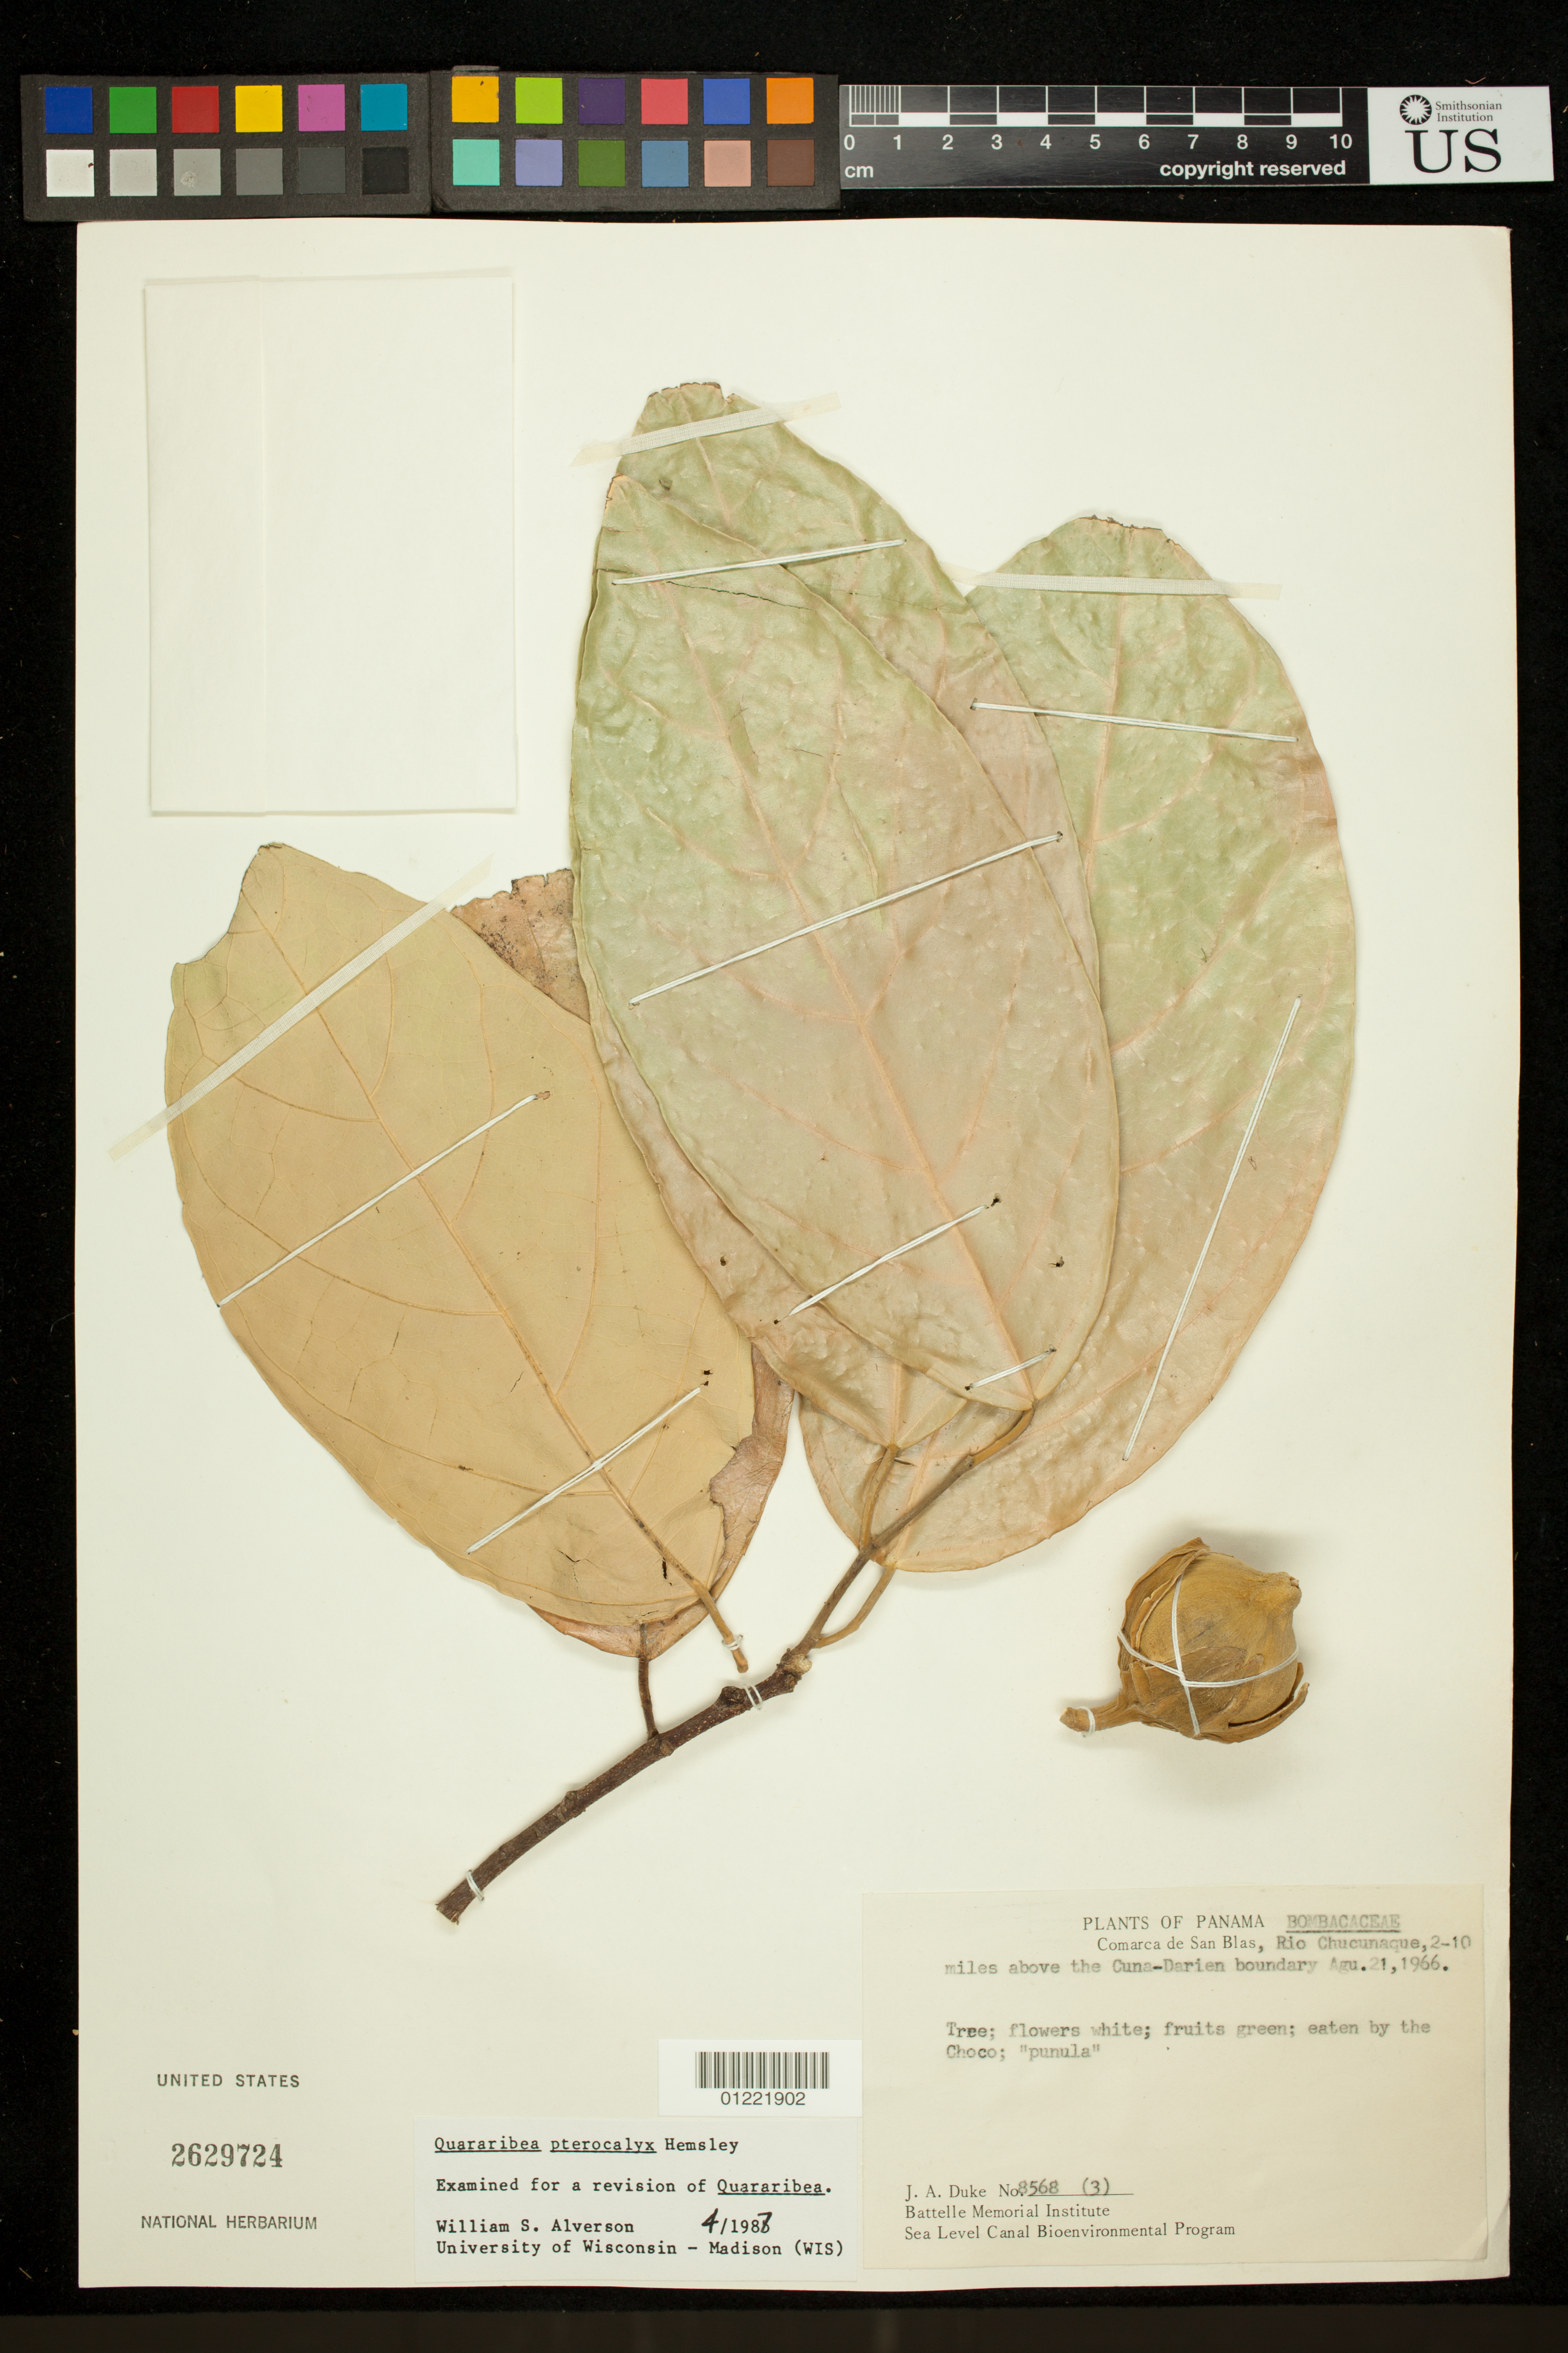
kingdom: Plantae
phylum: Tracheophyta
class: Magnoliopsida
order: Malvales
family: Malvaceae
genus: Quararibea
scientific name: Quararibea pterocalyx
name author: Hemsl.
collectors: J. A. Duke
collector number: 8568 (3)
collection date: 1966-08-21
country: Panama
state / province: Kuna Yala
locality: Comarca de San Blas, Rio Chucunaque, 2-10 miles above the Cuna-Darien boundary.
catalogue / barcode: US 2629724